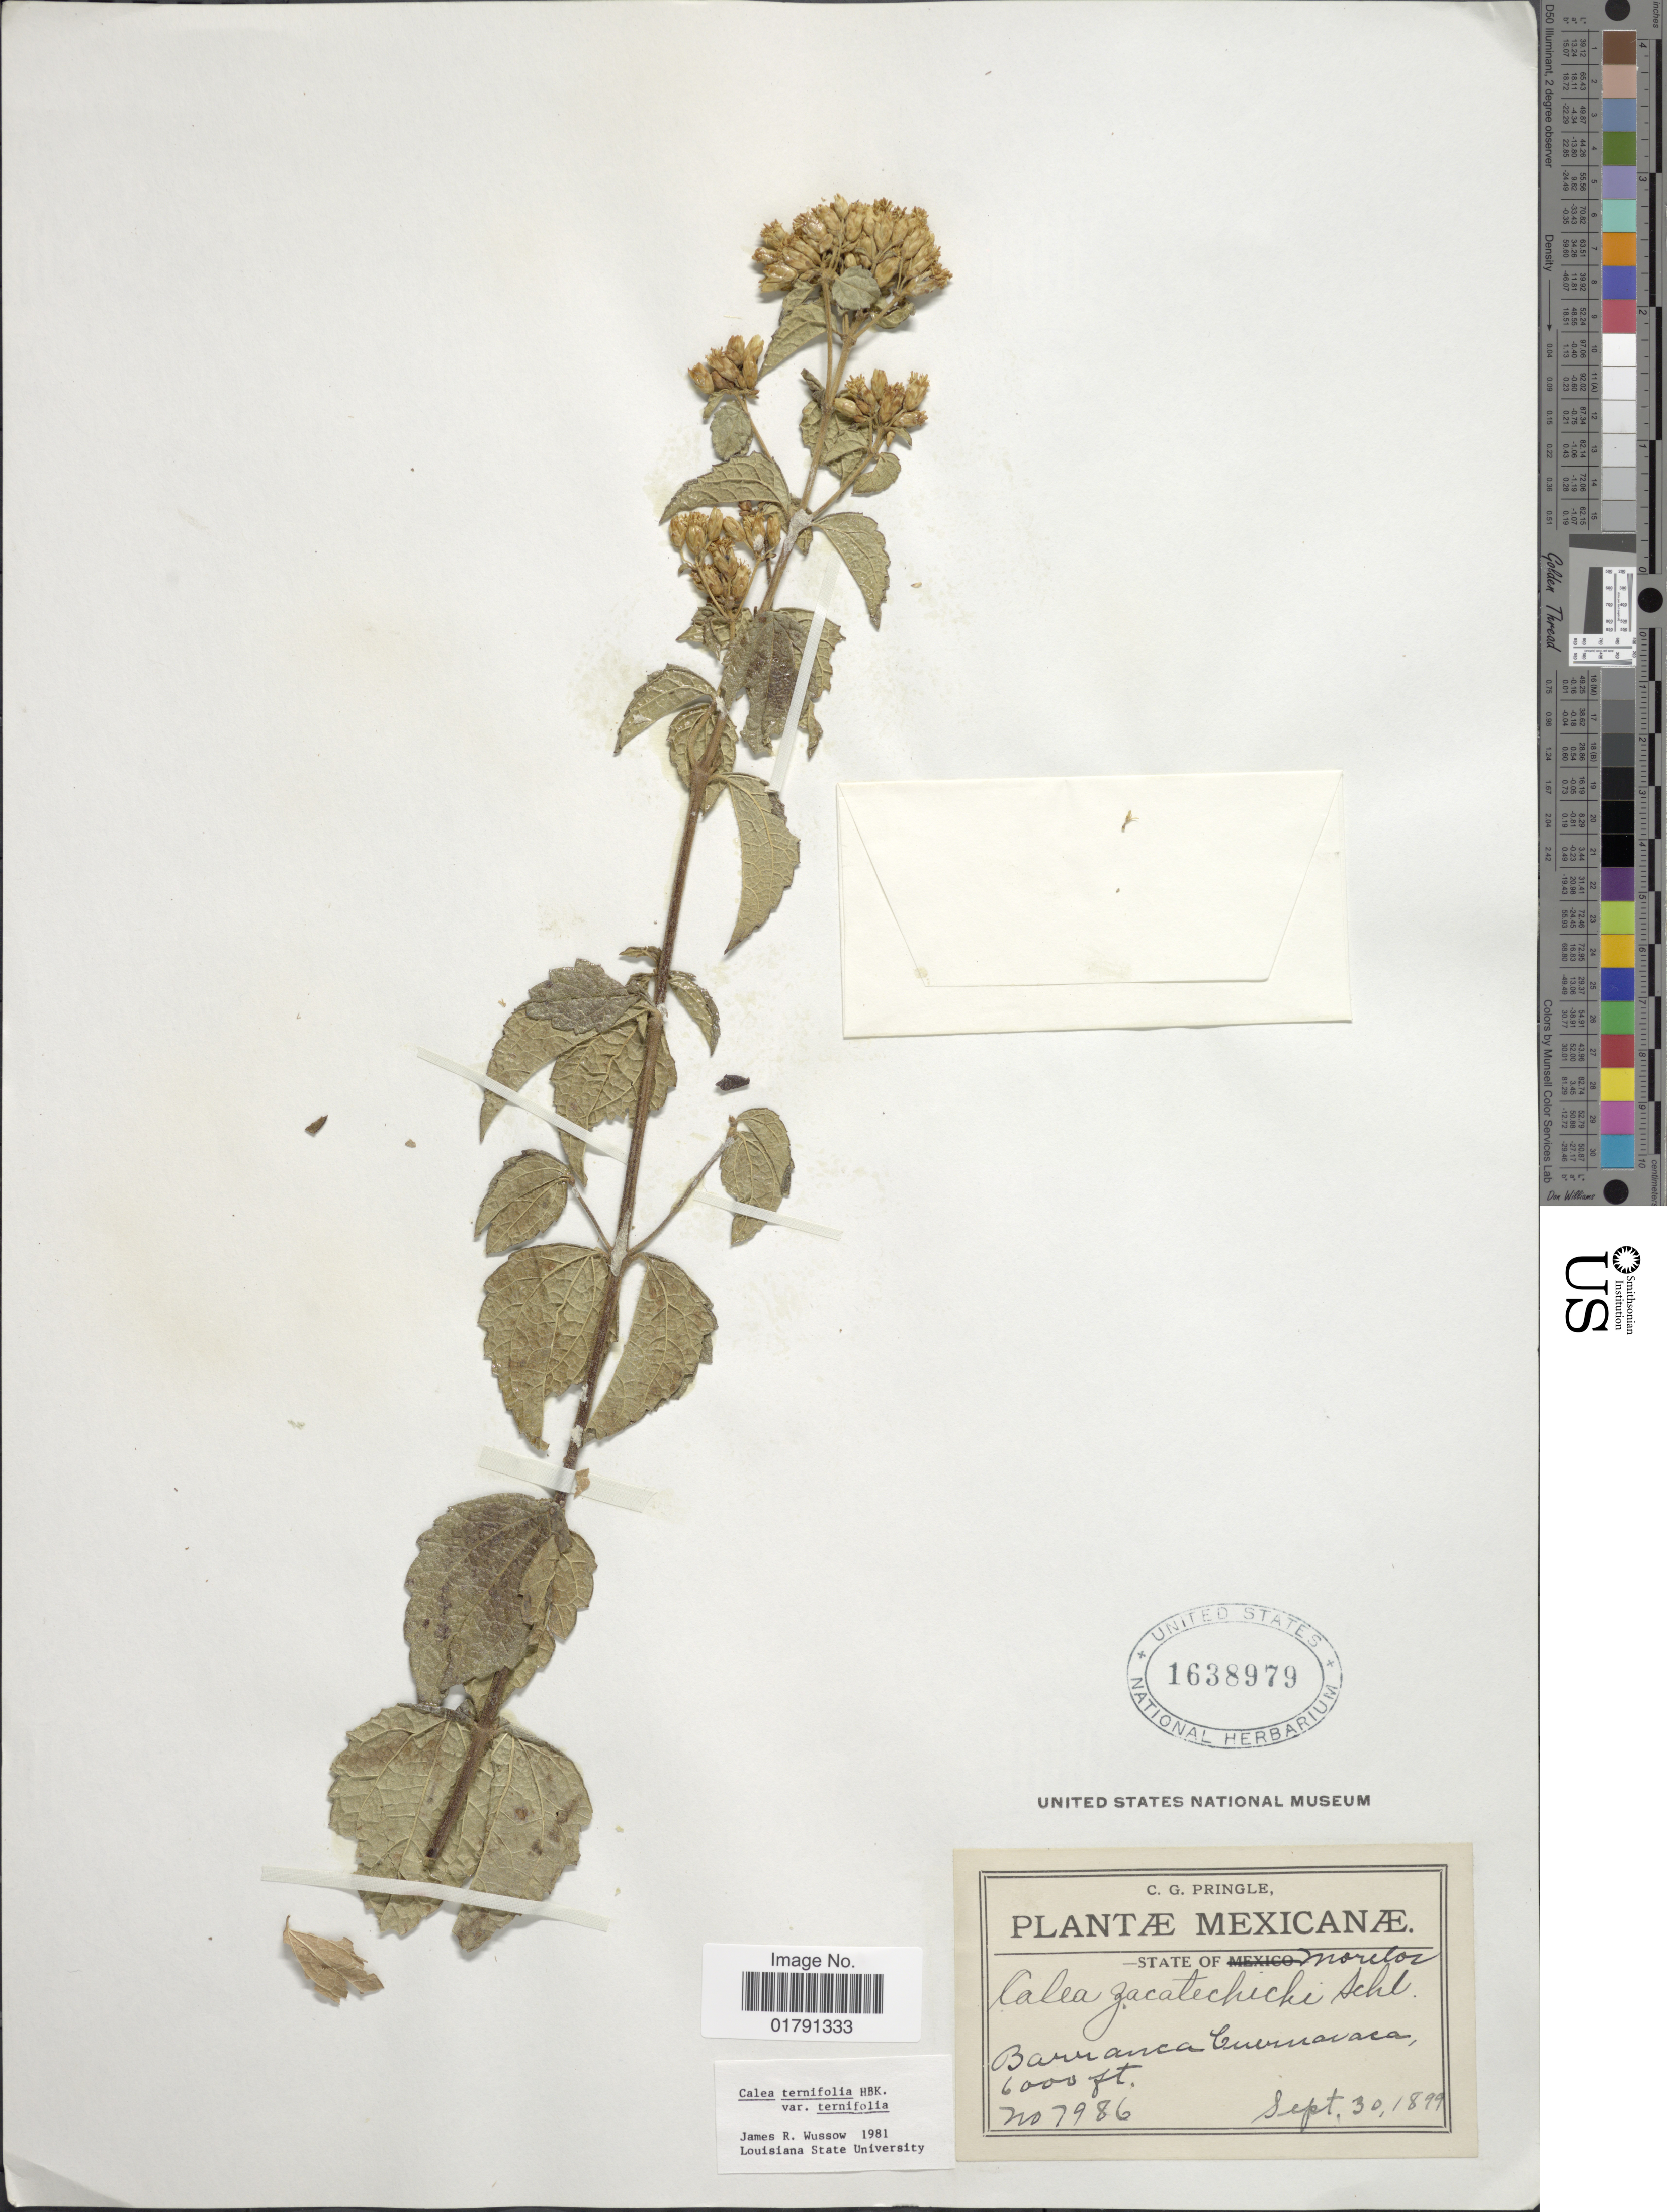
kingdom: Plantae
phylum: Tracheophyta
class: Magnoliopsida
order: Asterales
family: Asteraceae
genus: Calea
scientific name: Calea ternifolia var. ternifolia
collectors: C. G. Pringle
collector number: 7986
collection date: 1899-09-30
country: Mexico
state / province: Morelos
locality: Barranca Cuernavaca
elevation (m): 1829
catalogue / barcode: US 1638979